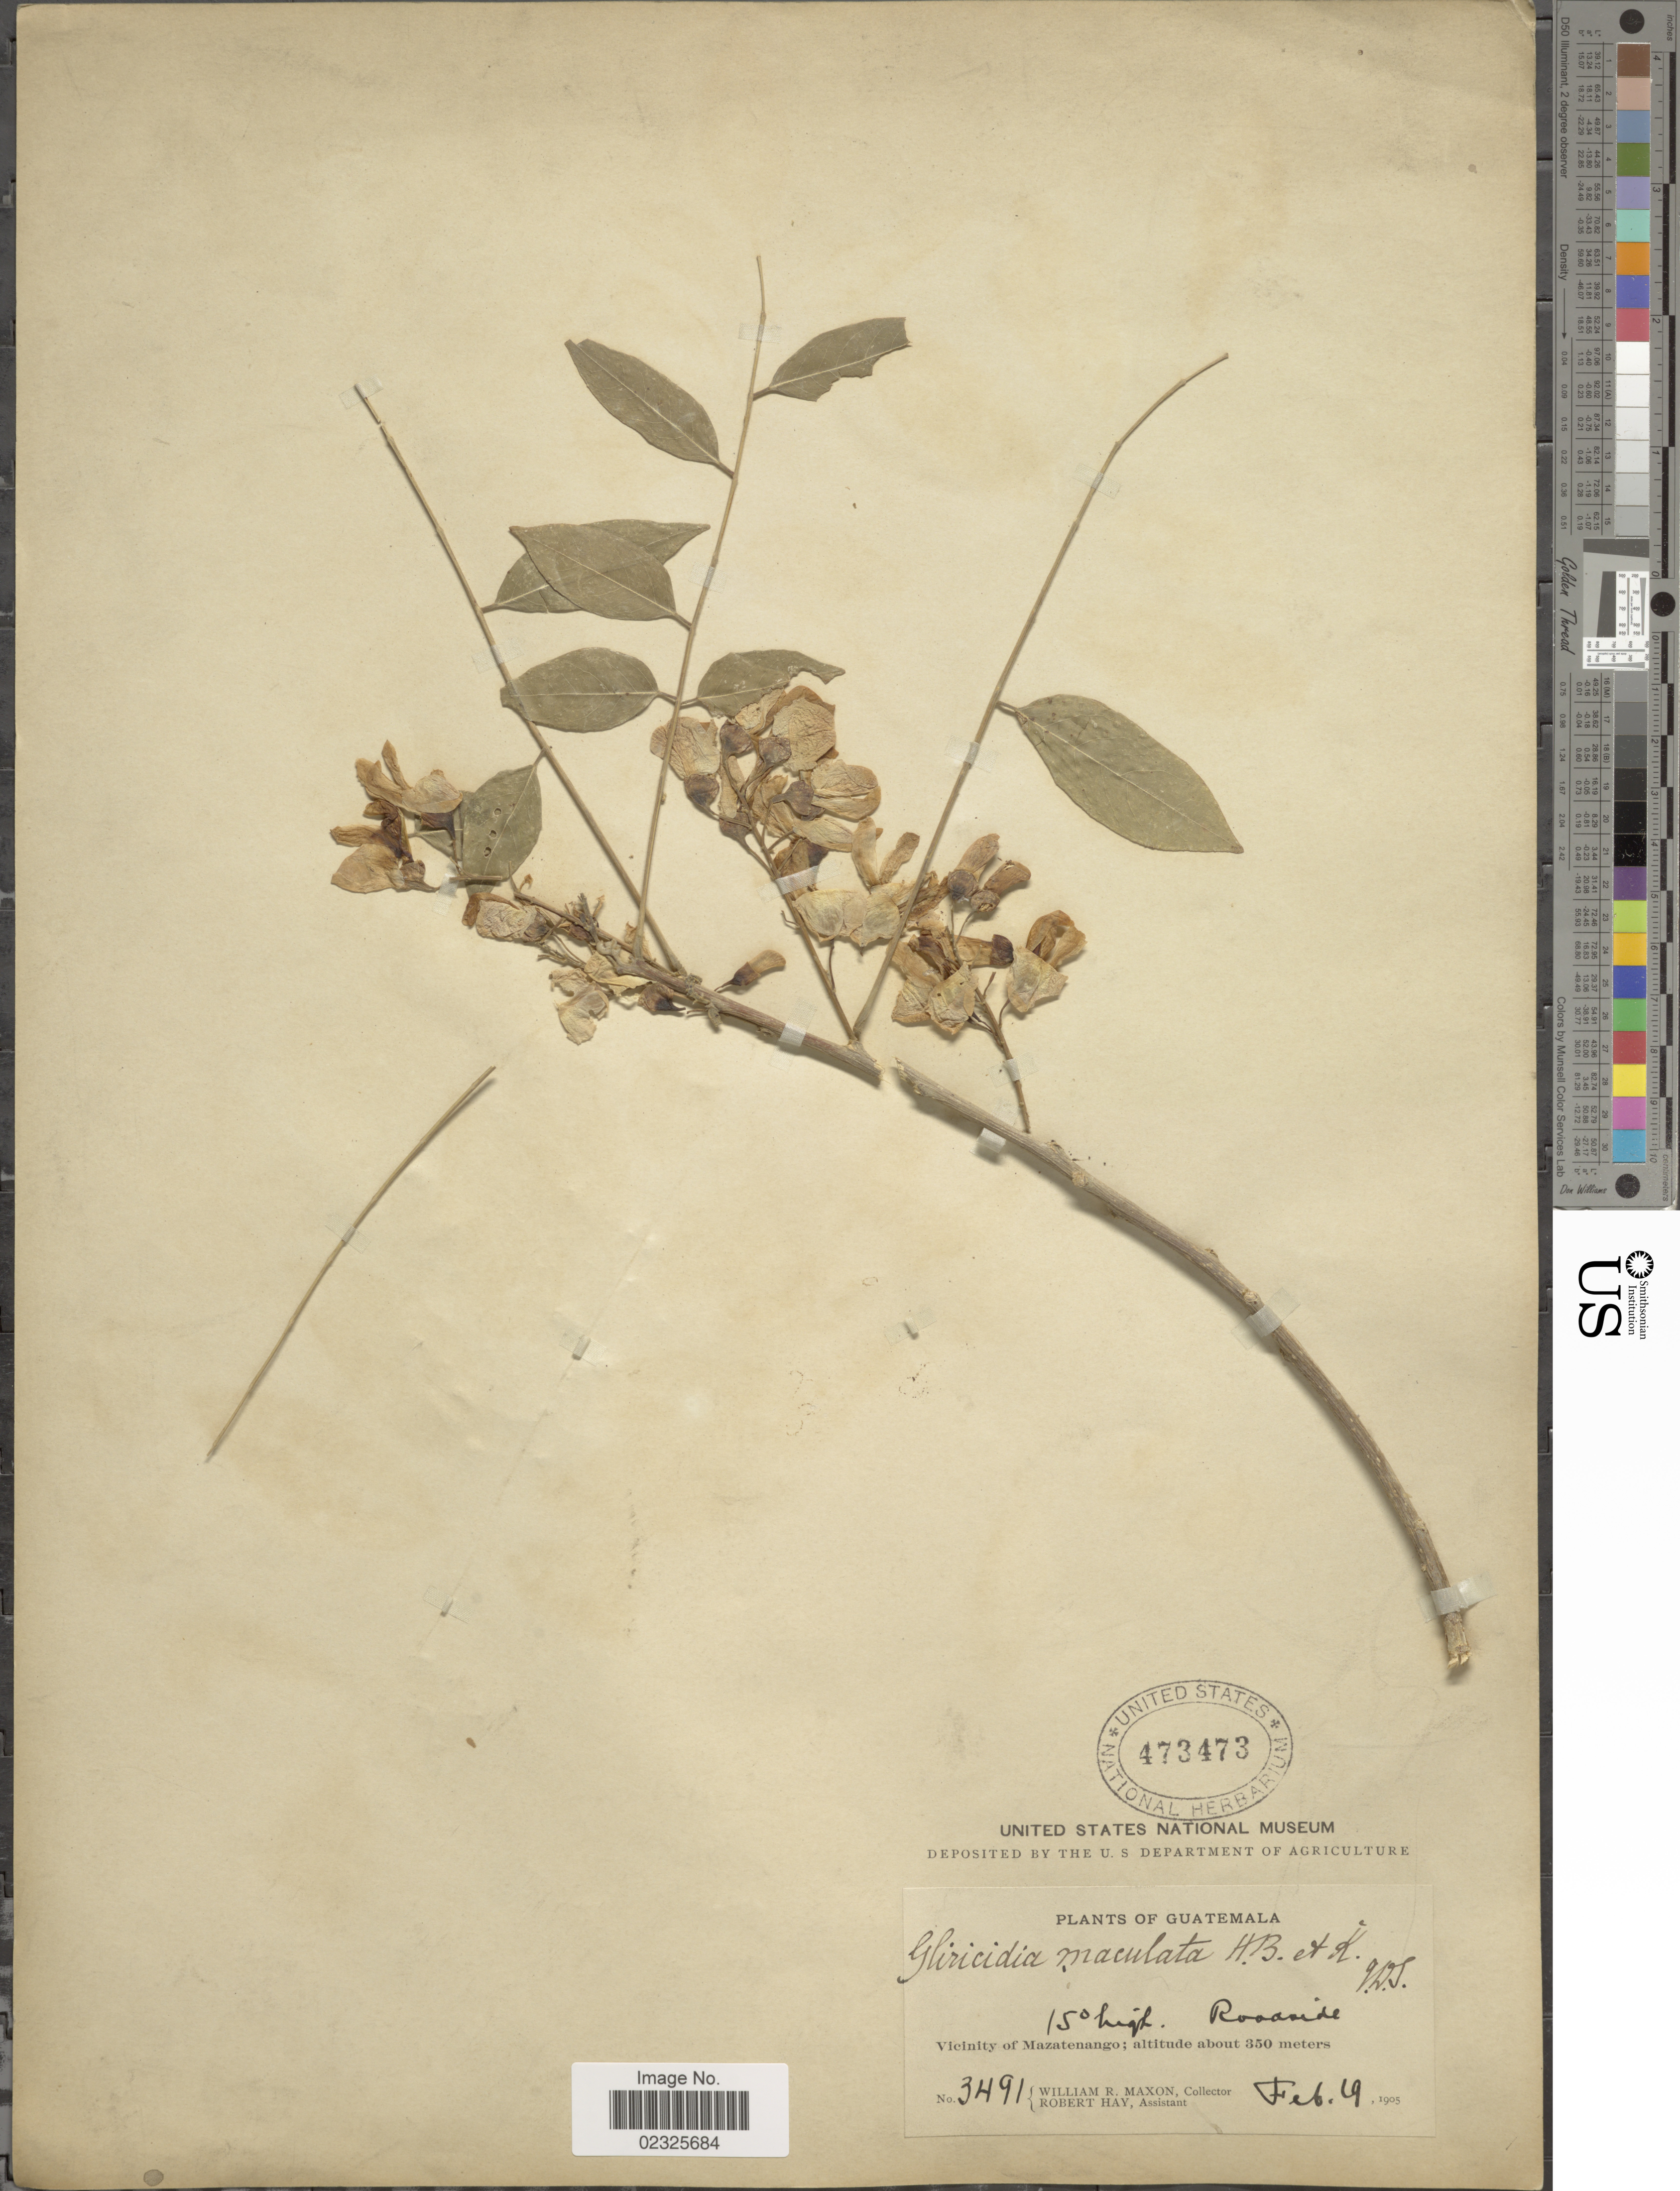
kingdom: Plantae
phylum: Tracheophyta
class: Magnoliopsida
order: Fabales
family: Fabaceae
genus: Gliricidia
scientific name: Gliricidia sepium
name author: (Jacq.) Kunth ex Walp.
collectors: W. R. Maxon & R. H. Hay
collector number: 3491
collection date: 1905-02-19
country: Guatemala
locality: Vicinity of Mazatenango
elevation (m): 350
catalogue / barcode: US 473473